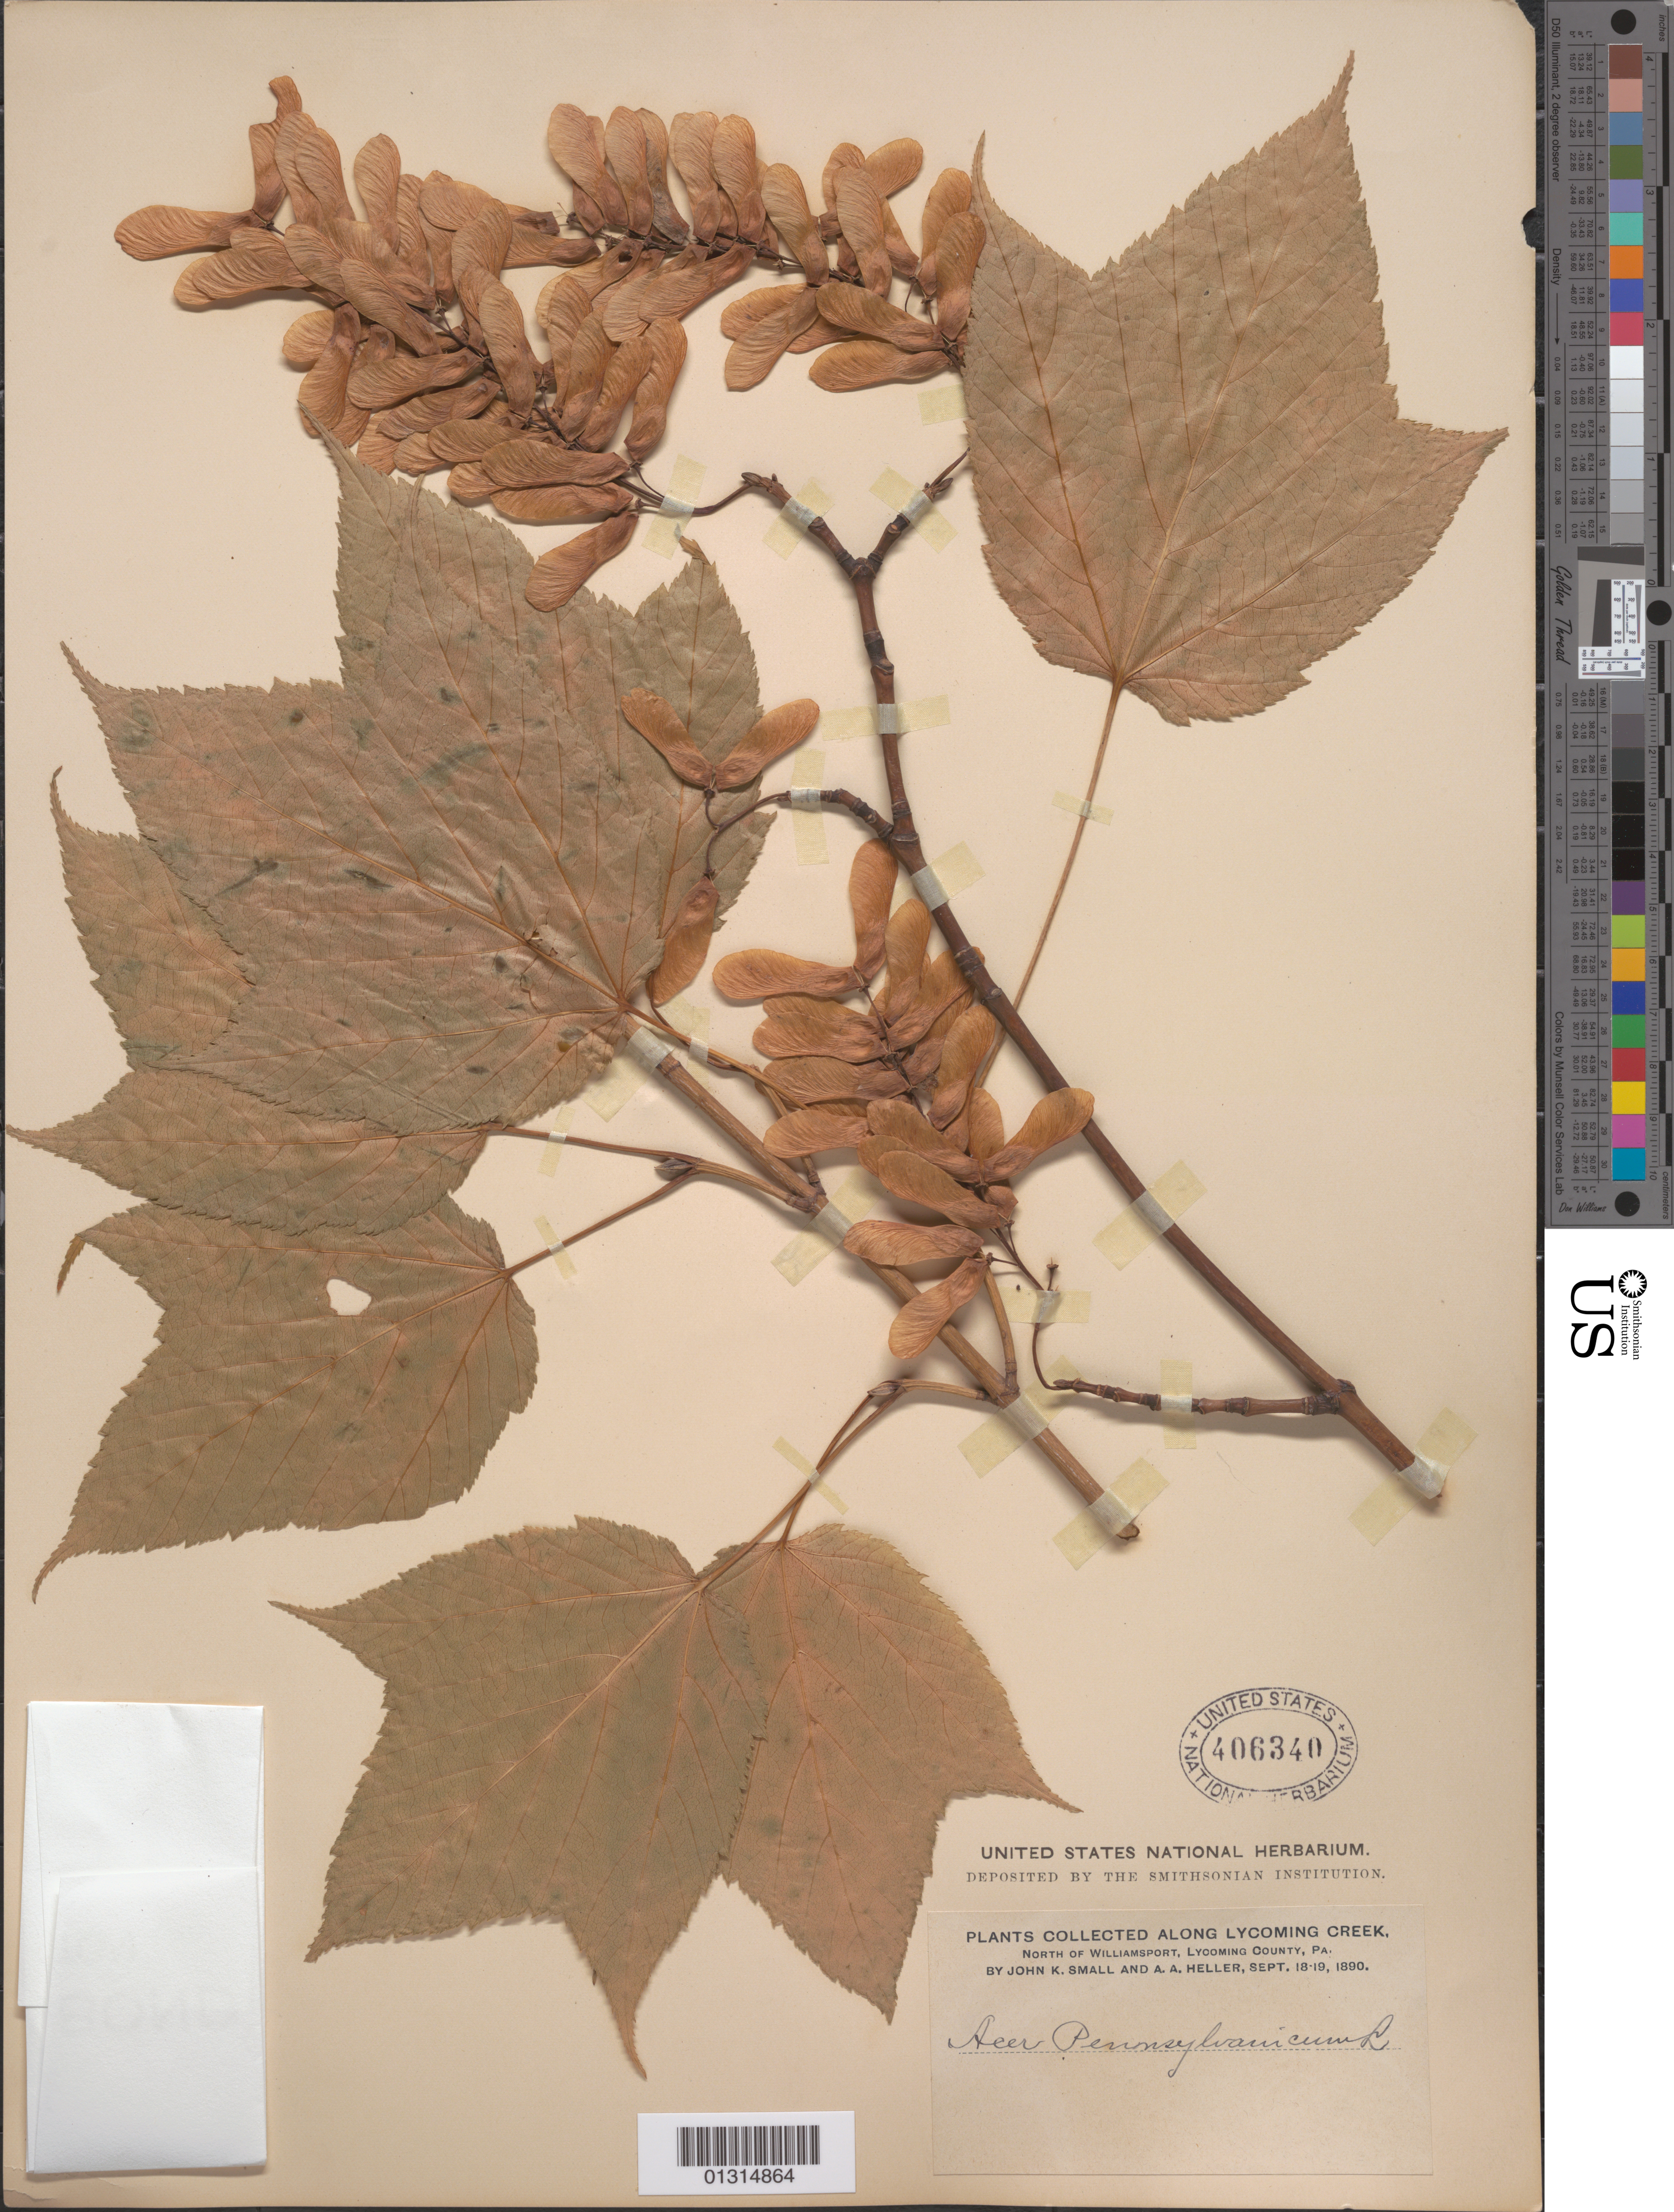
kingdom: Plantae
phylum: Tracheophyta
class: Magnoliopsida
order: Sapindales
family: Sapindaceae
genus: Acer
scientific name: Acer pensylvanicum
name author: L.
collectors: J. K. Small & A. A. Heller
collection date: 1890-09-18/1890-09-19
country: United States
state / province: Pennsylvania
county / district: Lycoming County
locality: Lycoming County, N of Williamsport, Lycoming Creek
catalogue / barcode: US 406340